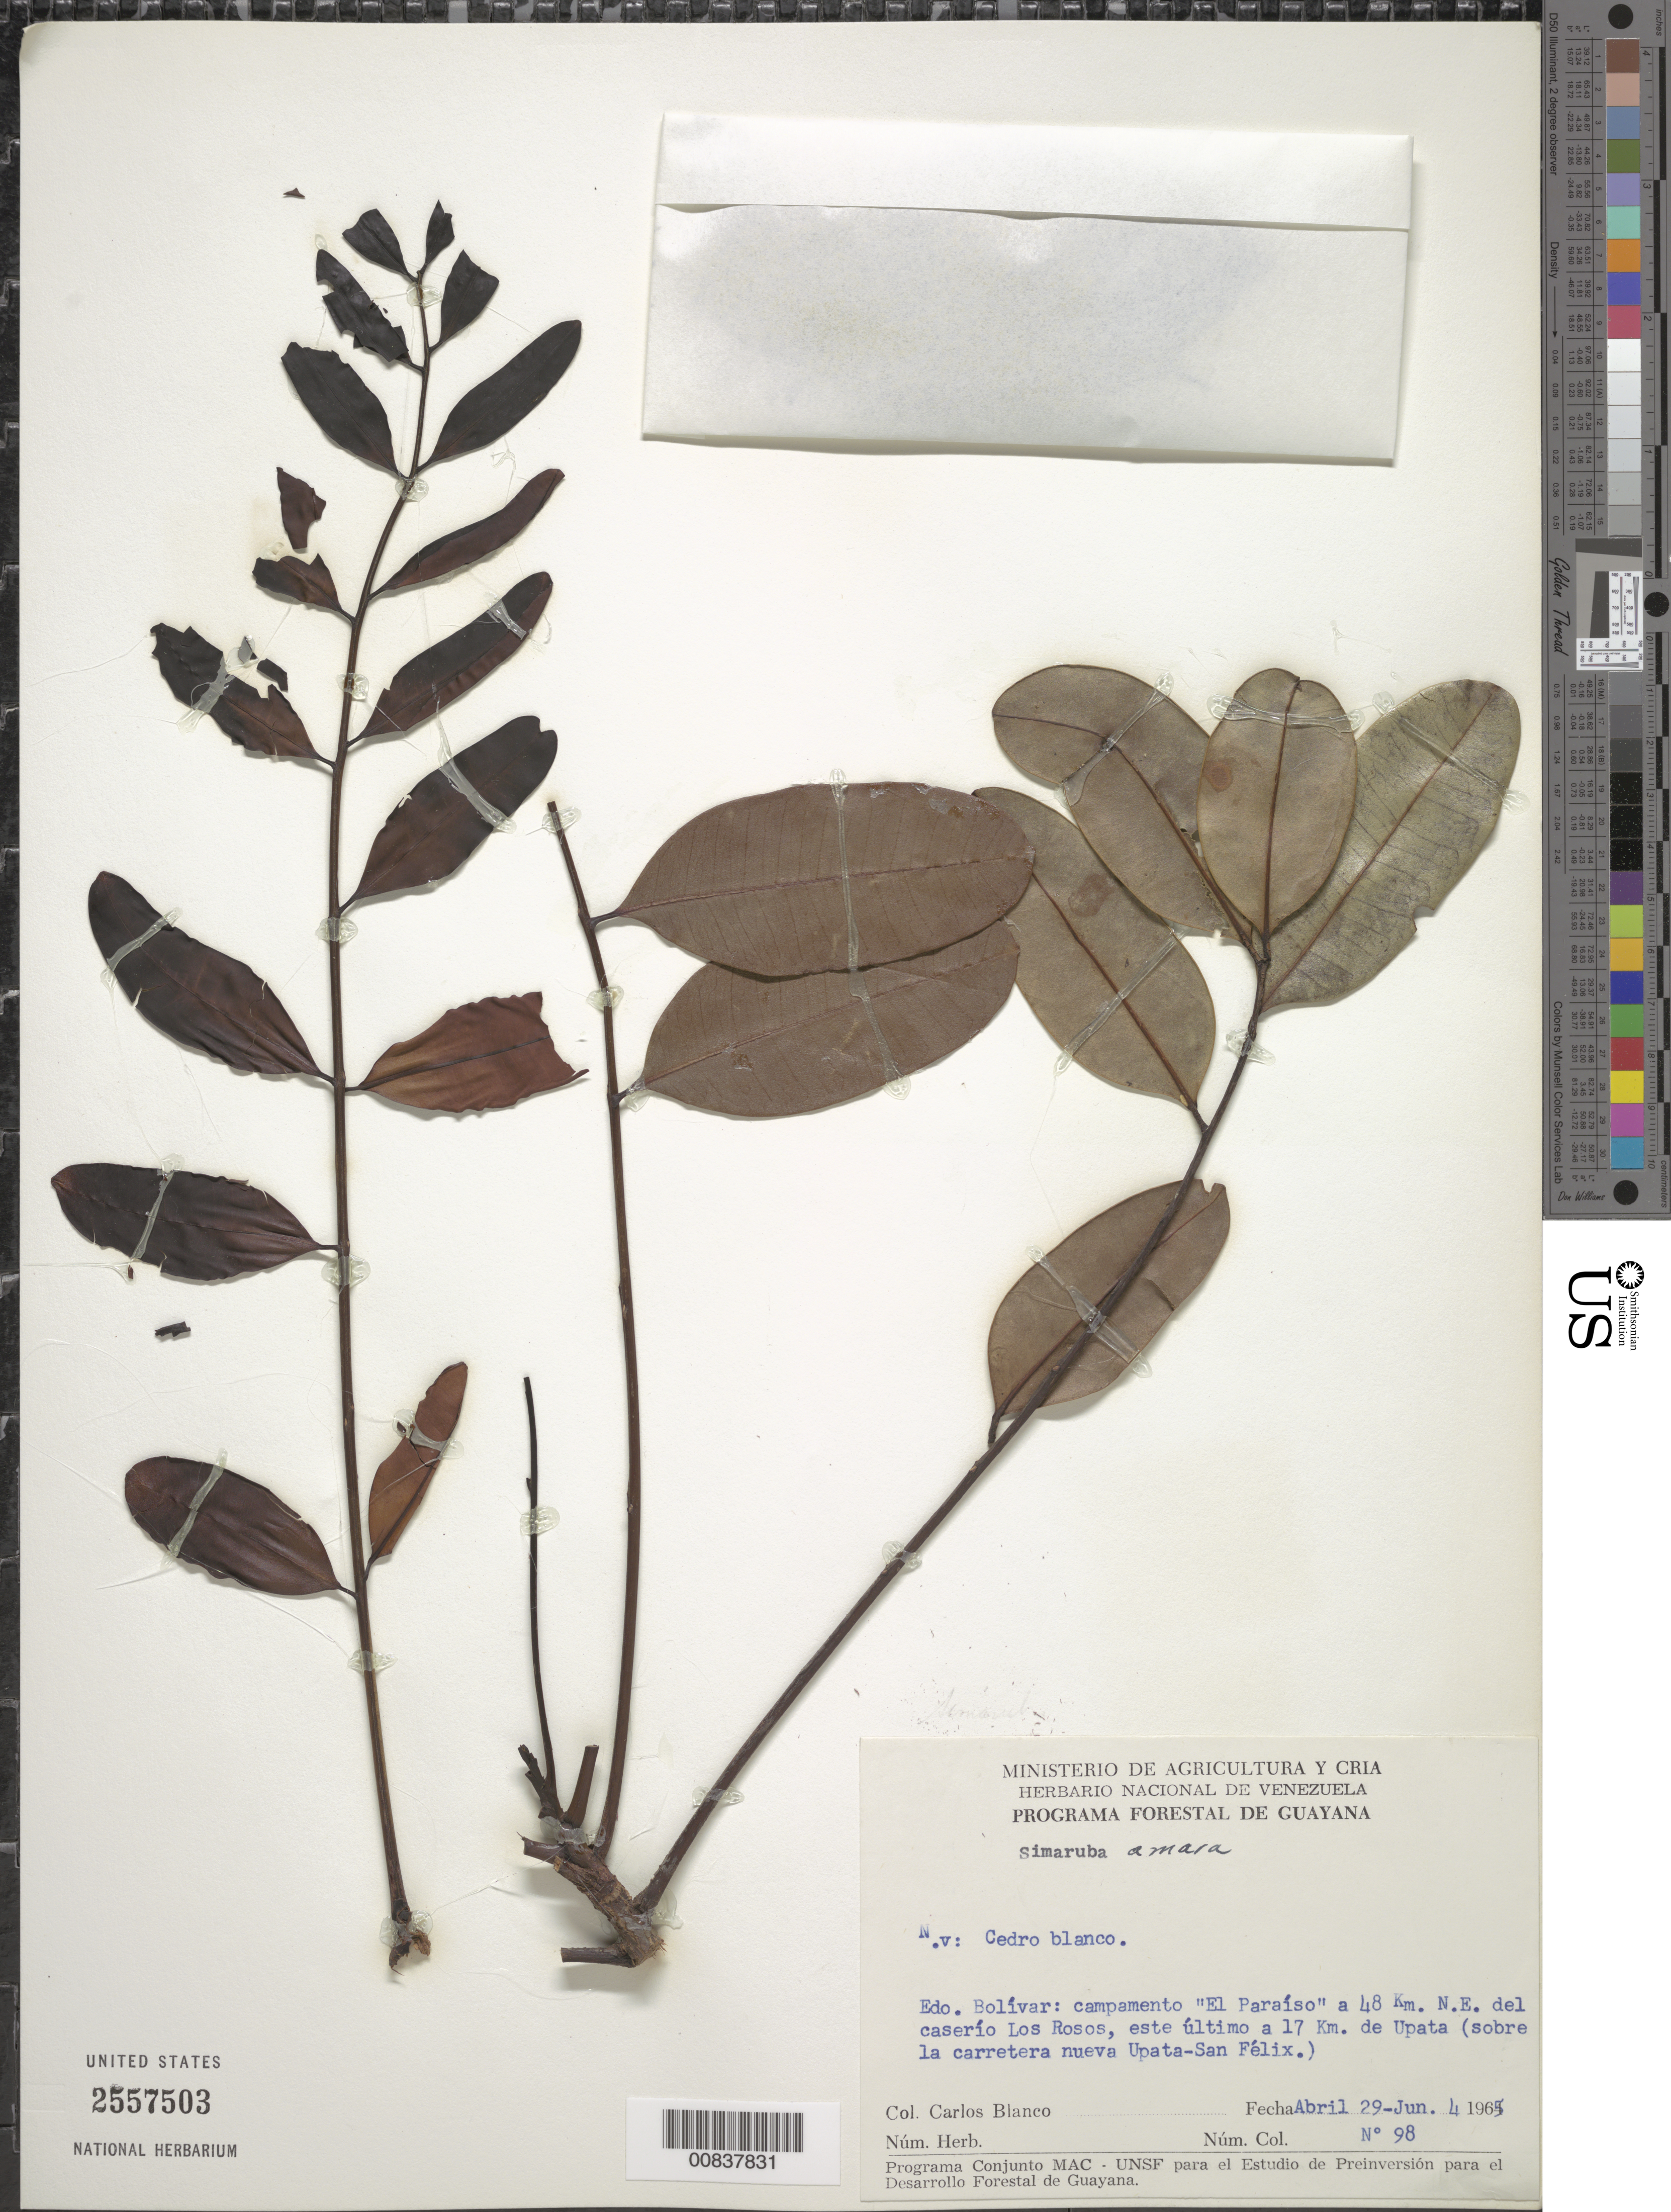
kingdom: Plantae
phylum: Tracheophyta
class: Magnoliopsida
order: Sapindales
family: Simaroubaceae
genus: Simarouba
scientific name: Simarouba amara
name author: Aubl.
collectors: C. A. Blanco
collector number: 98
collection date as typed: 29-Apr-65 to 4-Jun-65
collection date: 1965-04-29/1965-06-04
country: Venezuela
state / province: Bolívar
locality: Campamento "El Paraiso" a 48 km NE del caserío Los Rosos, este ultimo aprox. 17 km de Upata (sobre la carretera nueva Upata-San Felix)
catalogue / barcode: US 2557503